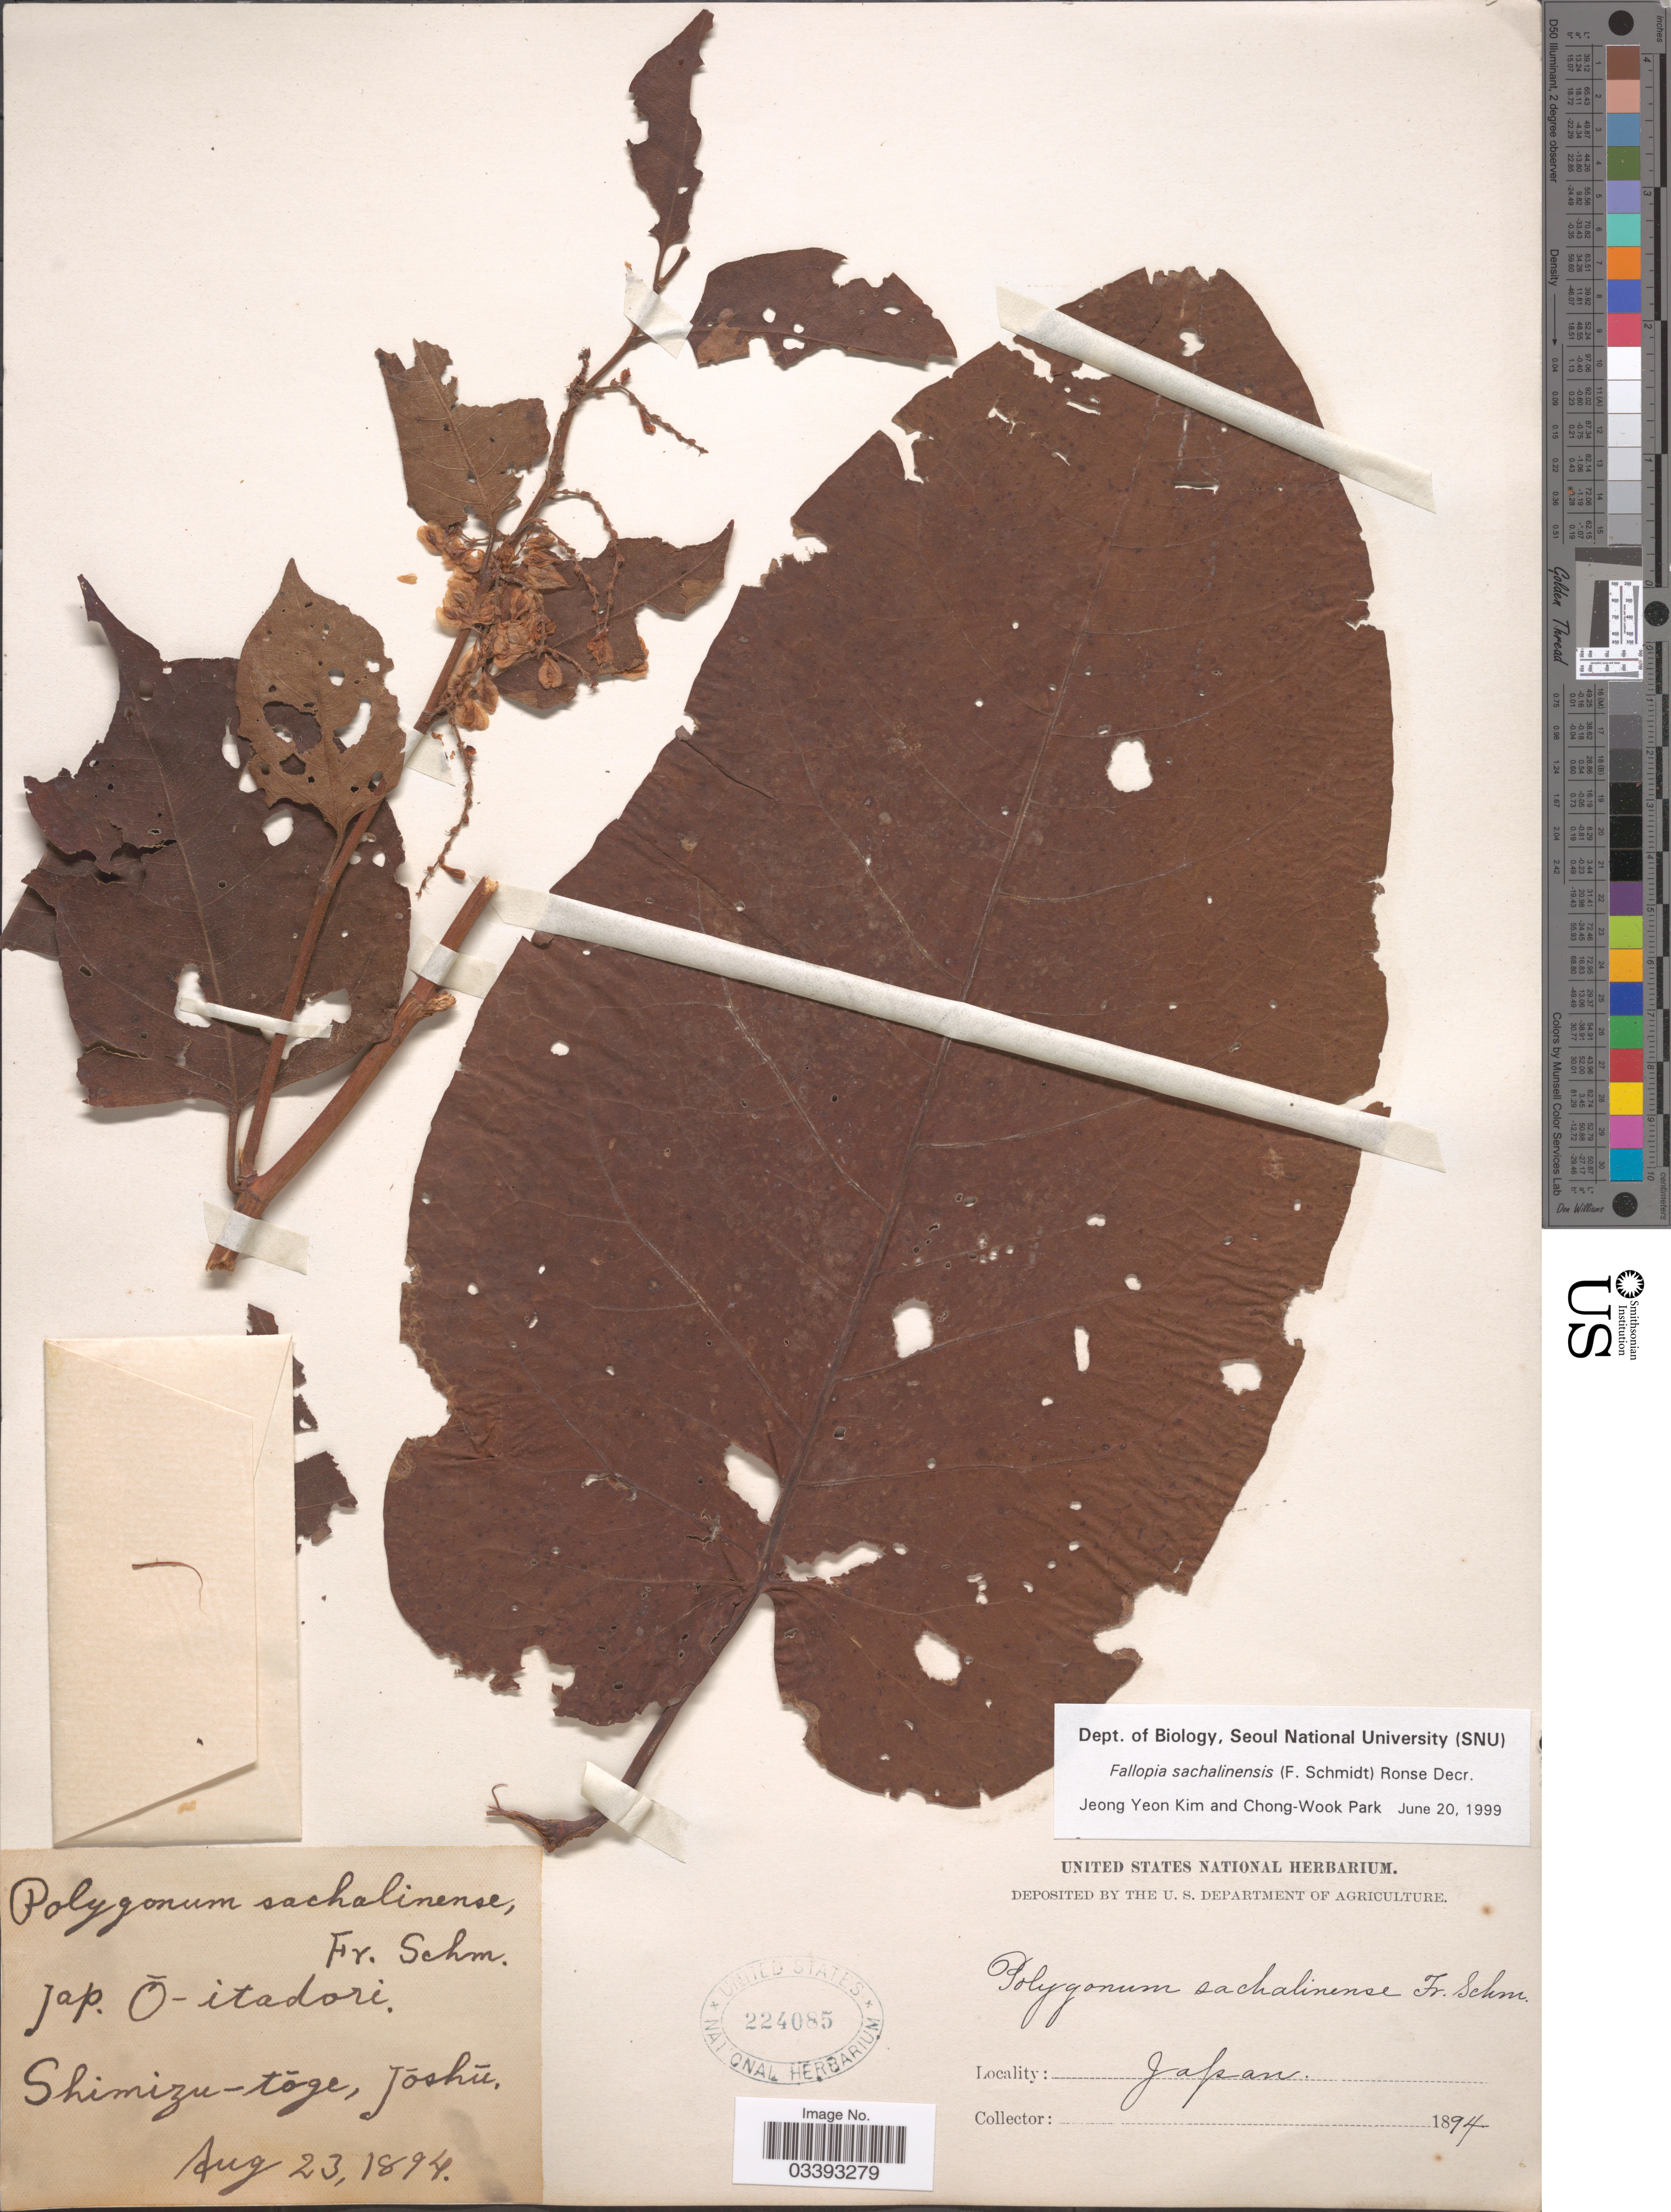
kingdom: Plantae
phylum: Tracheophyta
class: Magnoliopsida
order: Caryophyllales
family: Polygonaceae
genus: Fallopia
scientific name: Fallopia sachalinensis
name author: (F. Schmidt) Ronse Decr.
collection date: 1894-08-23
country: Japan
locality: Shimizu-tōge, Jōshū.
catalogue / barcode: US 224085